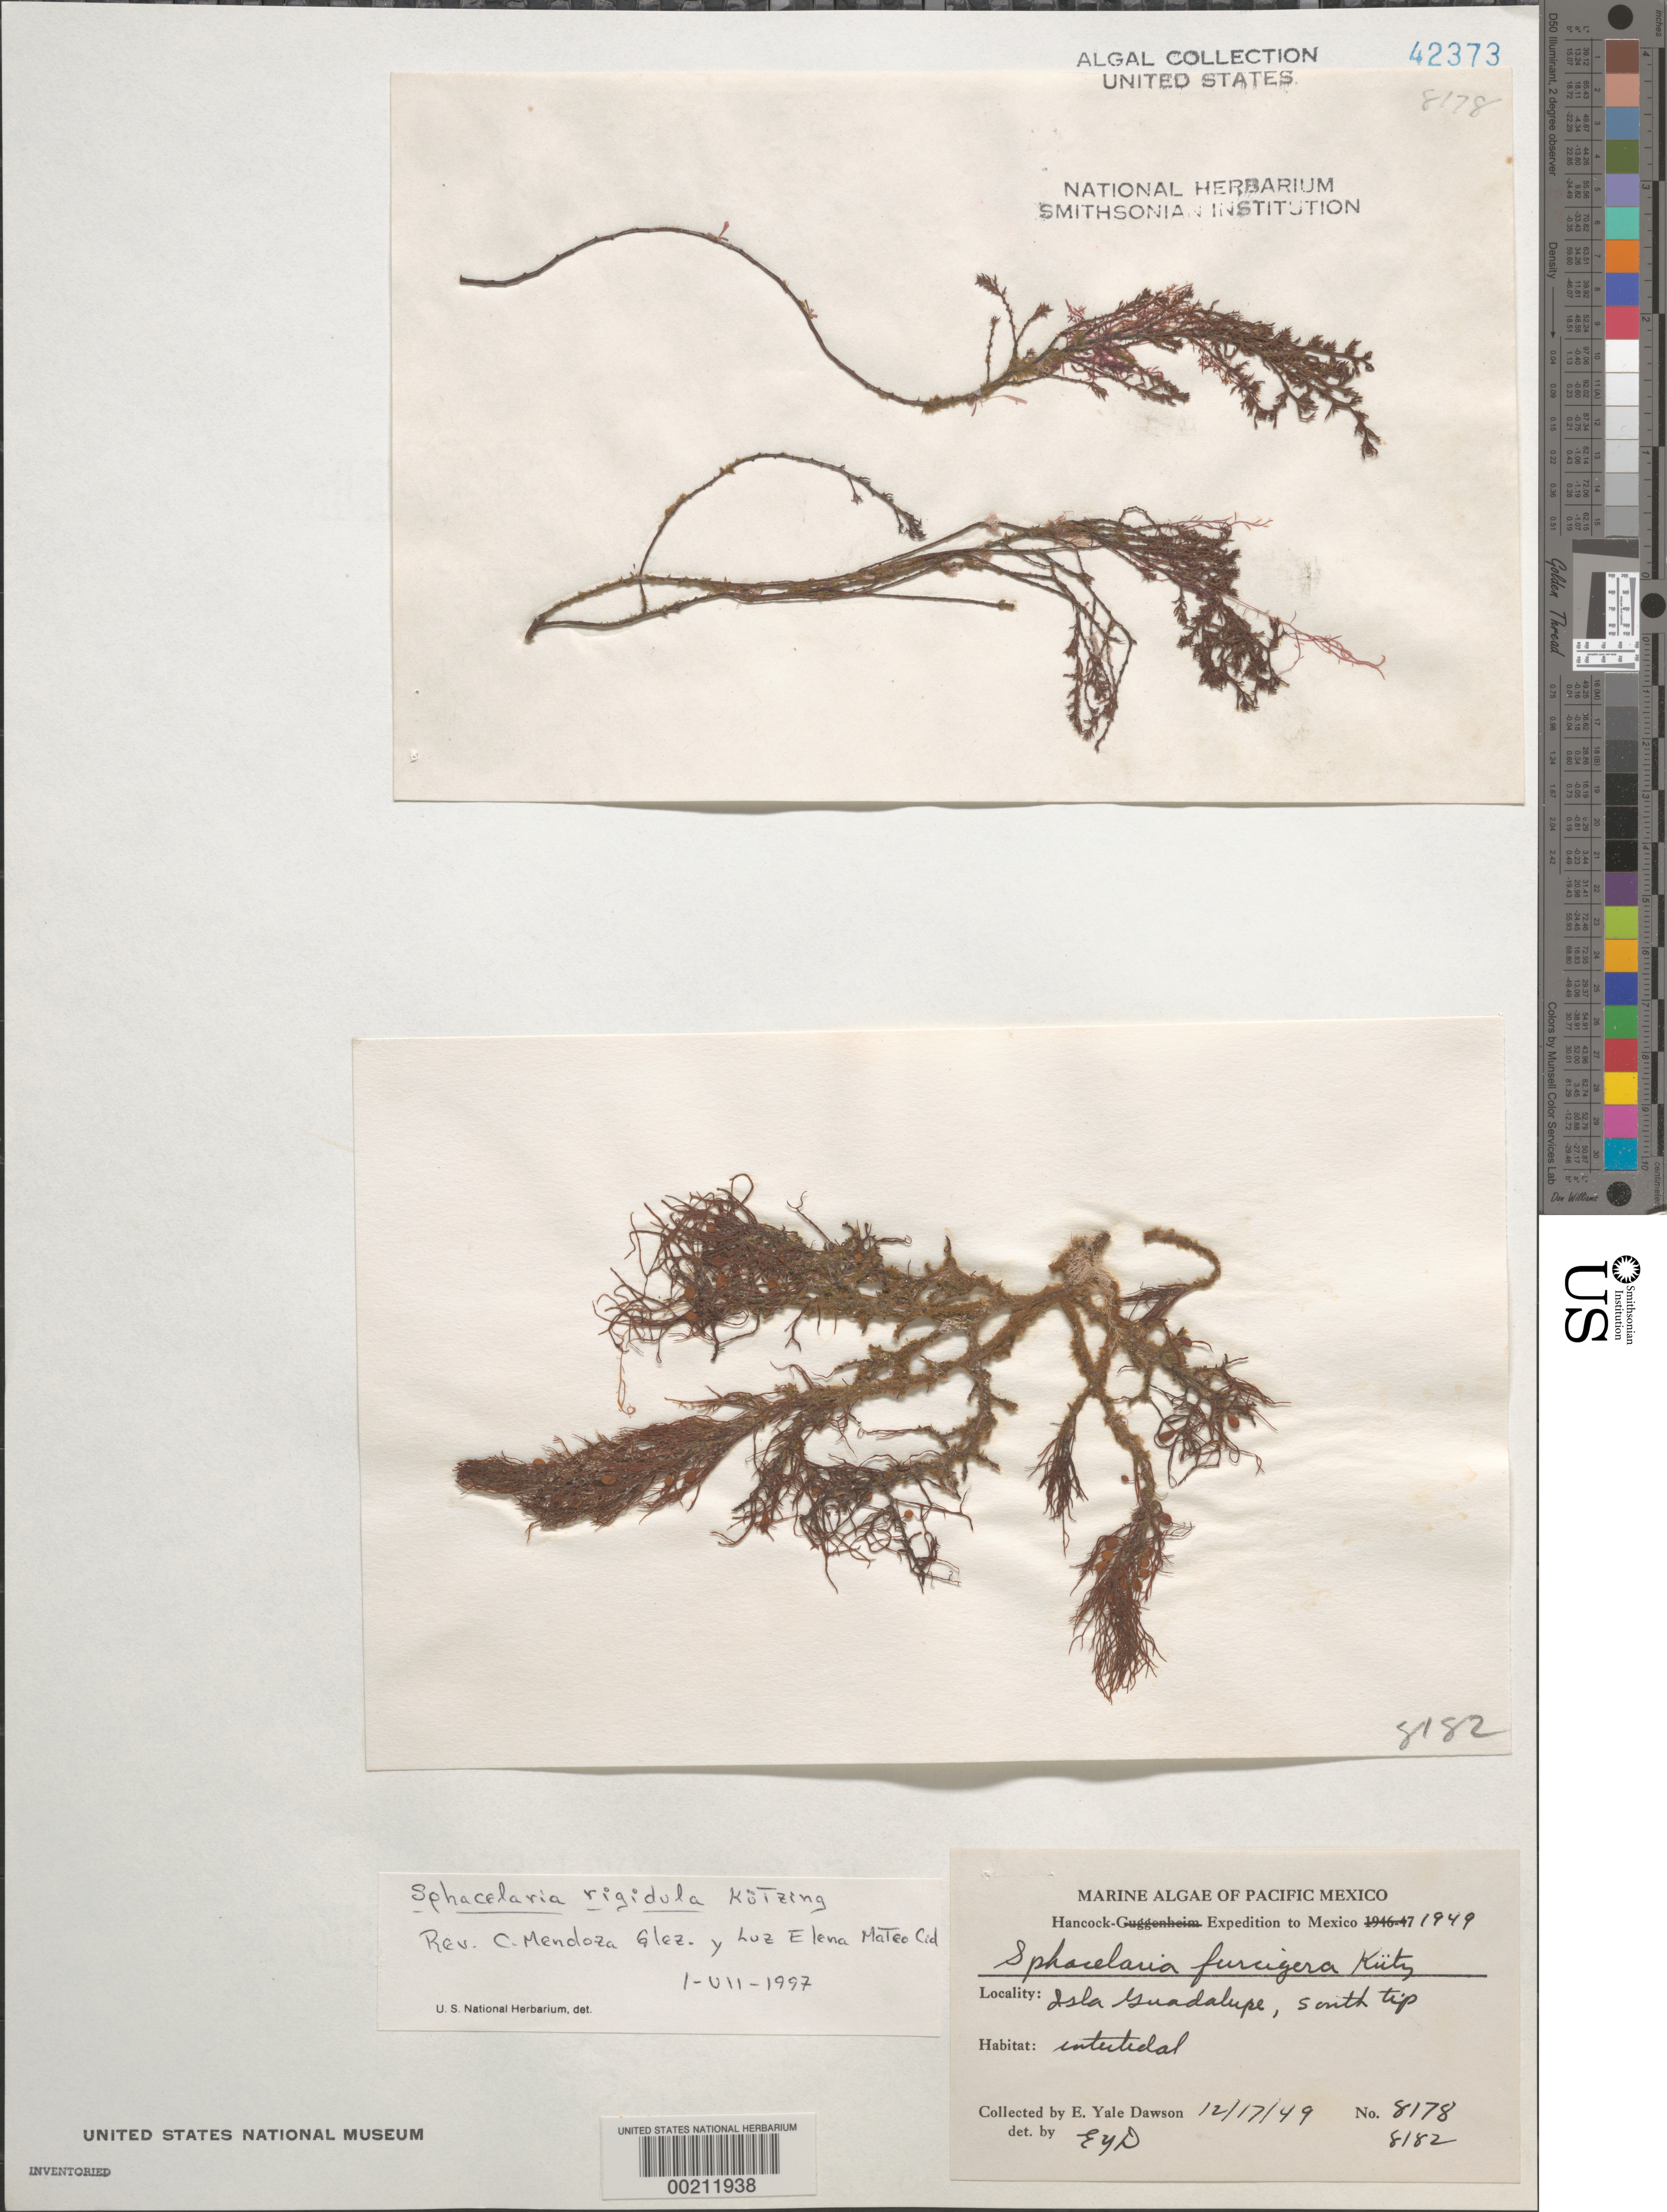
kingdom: Chromista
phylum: Ochrophyta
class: Phaeophyceae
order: Sphacelariales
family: Sphacelariaceae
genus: Sphacelaria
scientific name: Sphacelaria rigidula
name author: Kütz.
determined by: Mendoza G., C.; Mateo. Cid, L. E.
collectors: E. Y. Dawson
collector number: EYD 8178 & EYD 8182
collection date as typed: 17 December 1949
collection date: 1949-12-17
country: Mexico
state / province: Baja California Norte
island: Isla Guadalupe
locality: southern tip, Guadalupe island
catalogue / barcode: US 42373